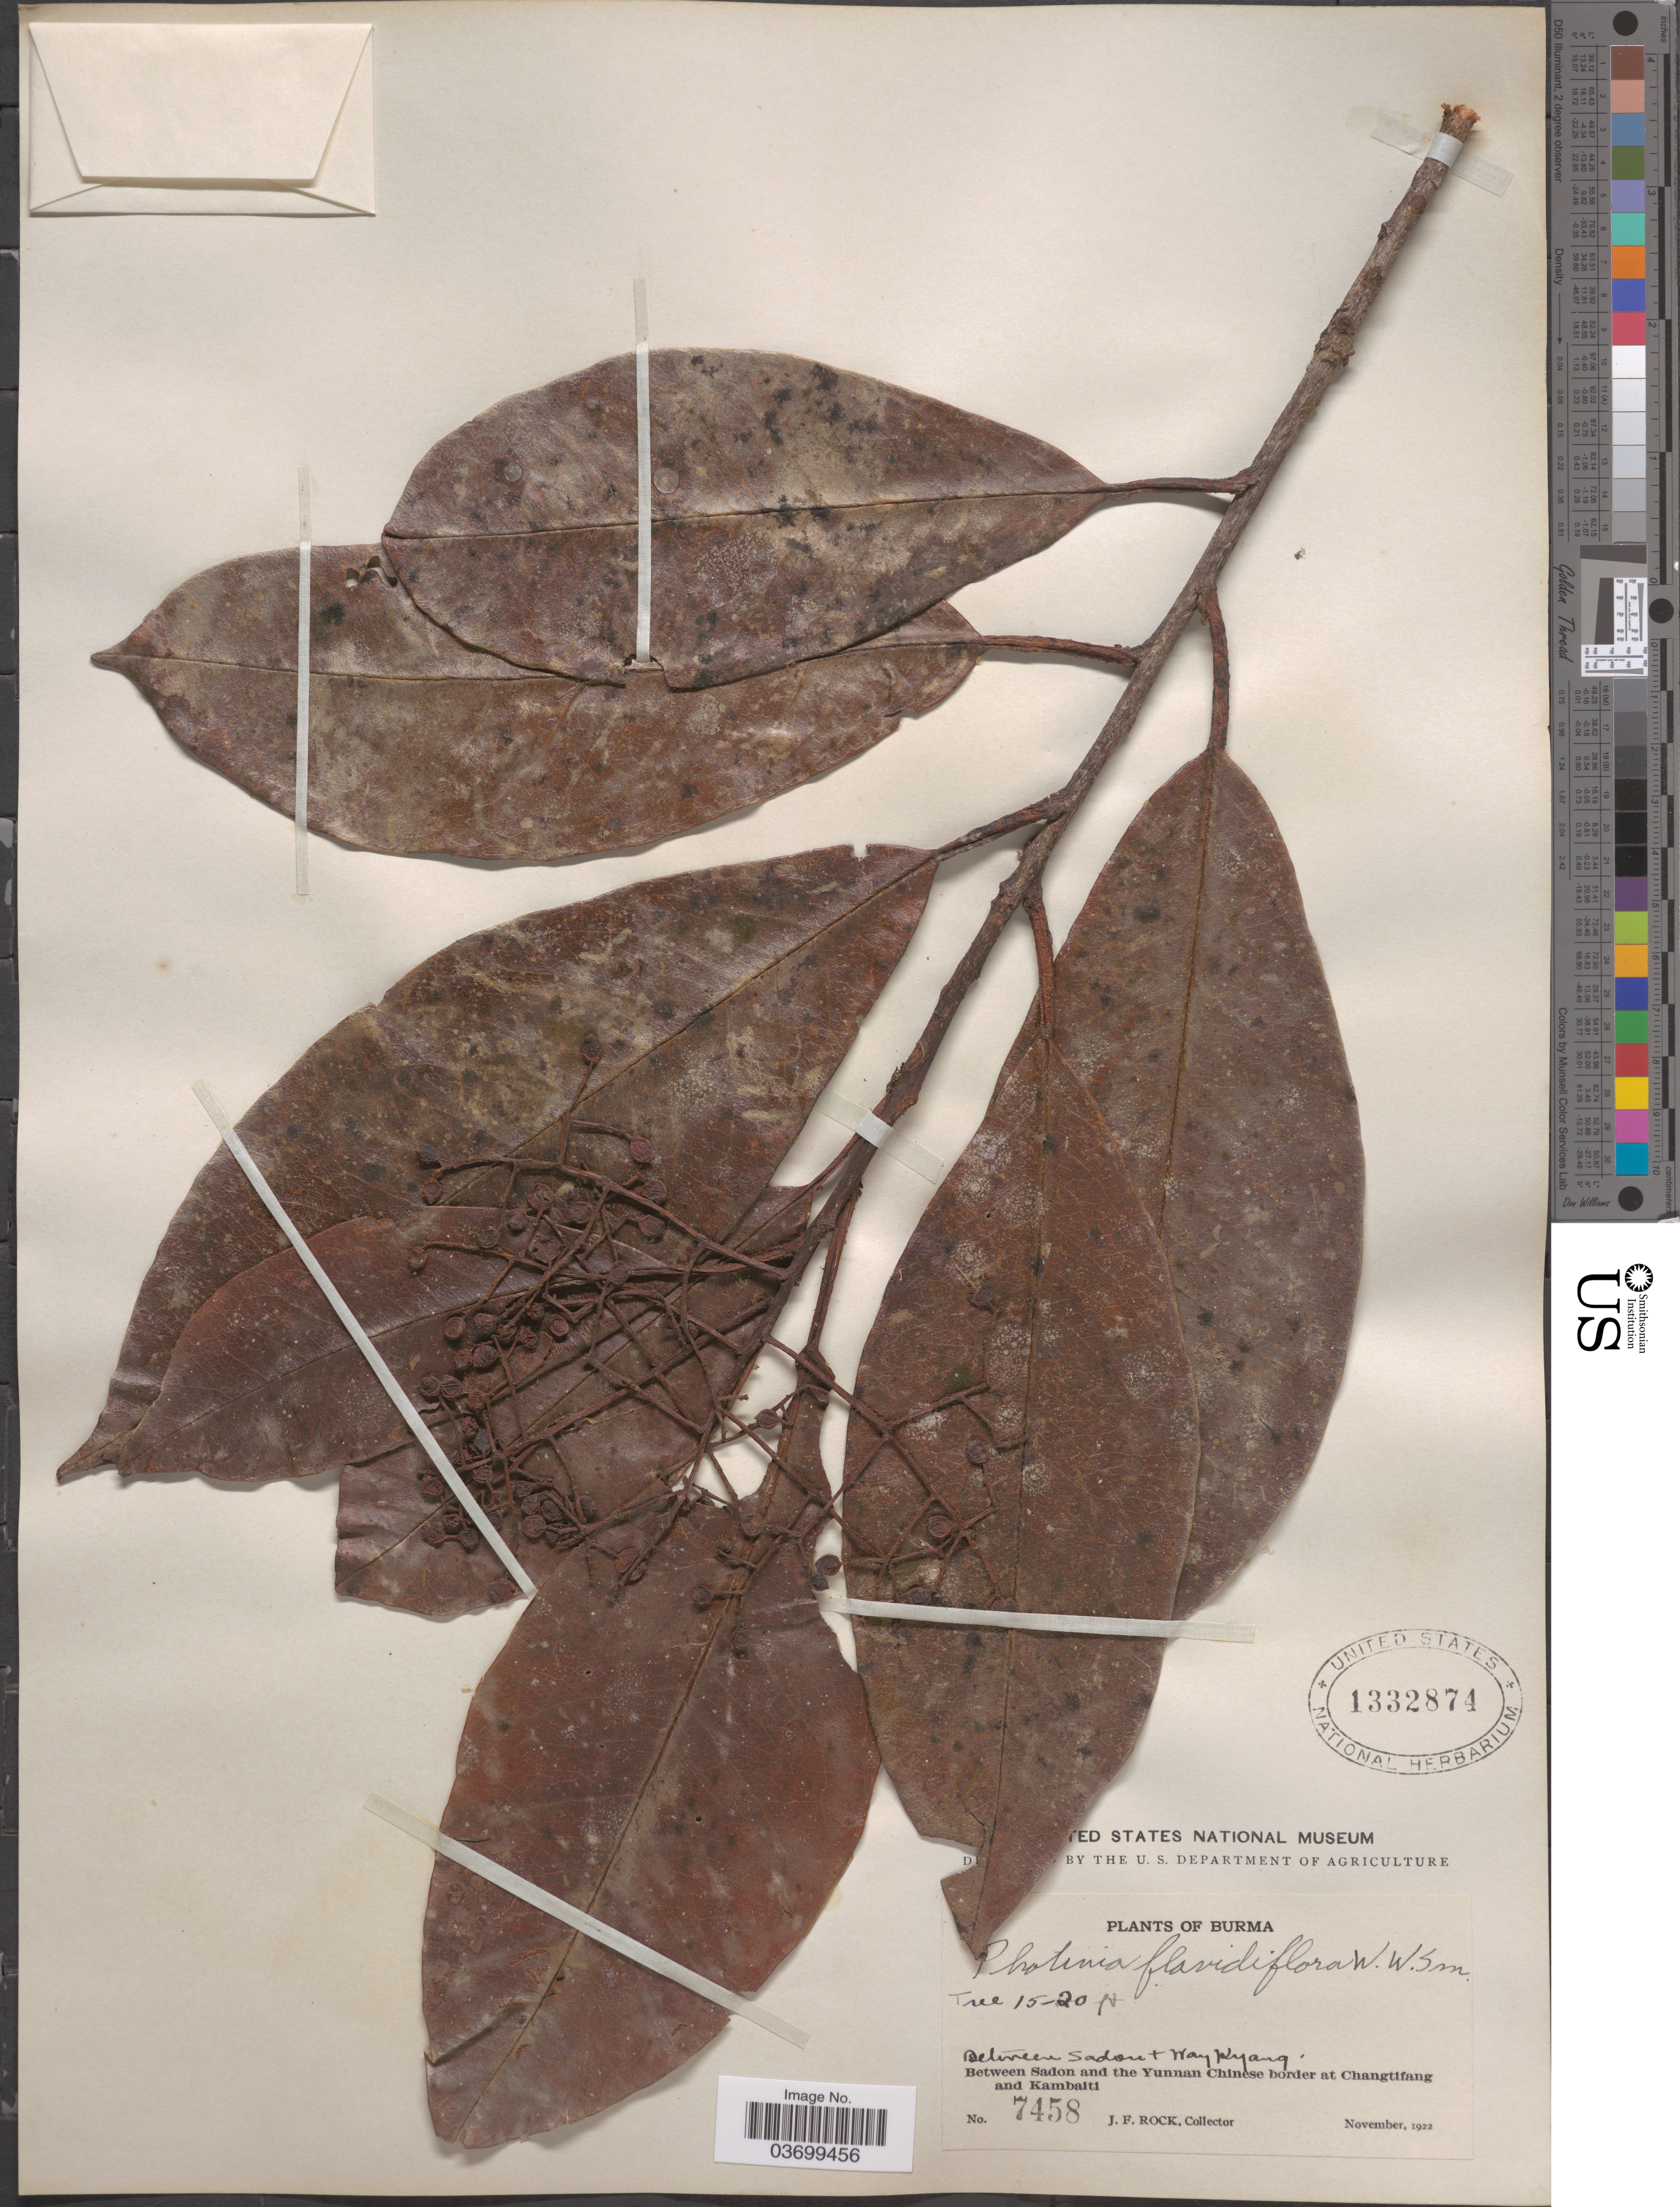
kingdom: Plantae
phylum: Tracheophyta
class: Magnoliopsida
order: Rosales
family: Rosaceae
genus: Photinia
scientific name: Photinia flavidiflora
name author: W.W. Sm.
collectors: J. Rock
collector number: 7458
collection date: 1922-11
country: China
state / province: Yunnan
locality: Burma. Between Sadon + Way Kyang. Between Sadon and the Yunnan Chinese border at Changtifang and Kambaiti.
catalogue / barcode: US 1332874